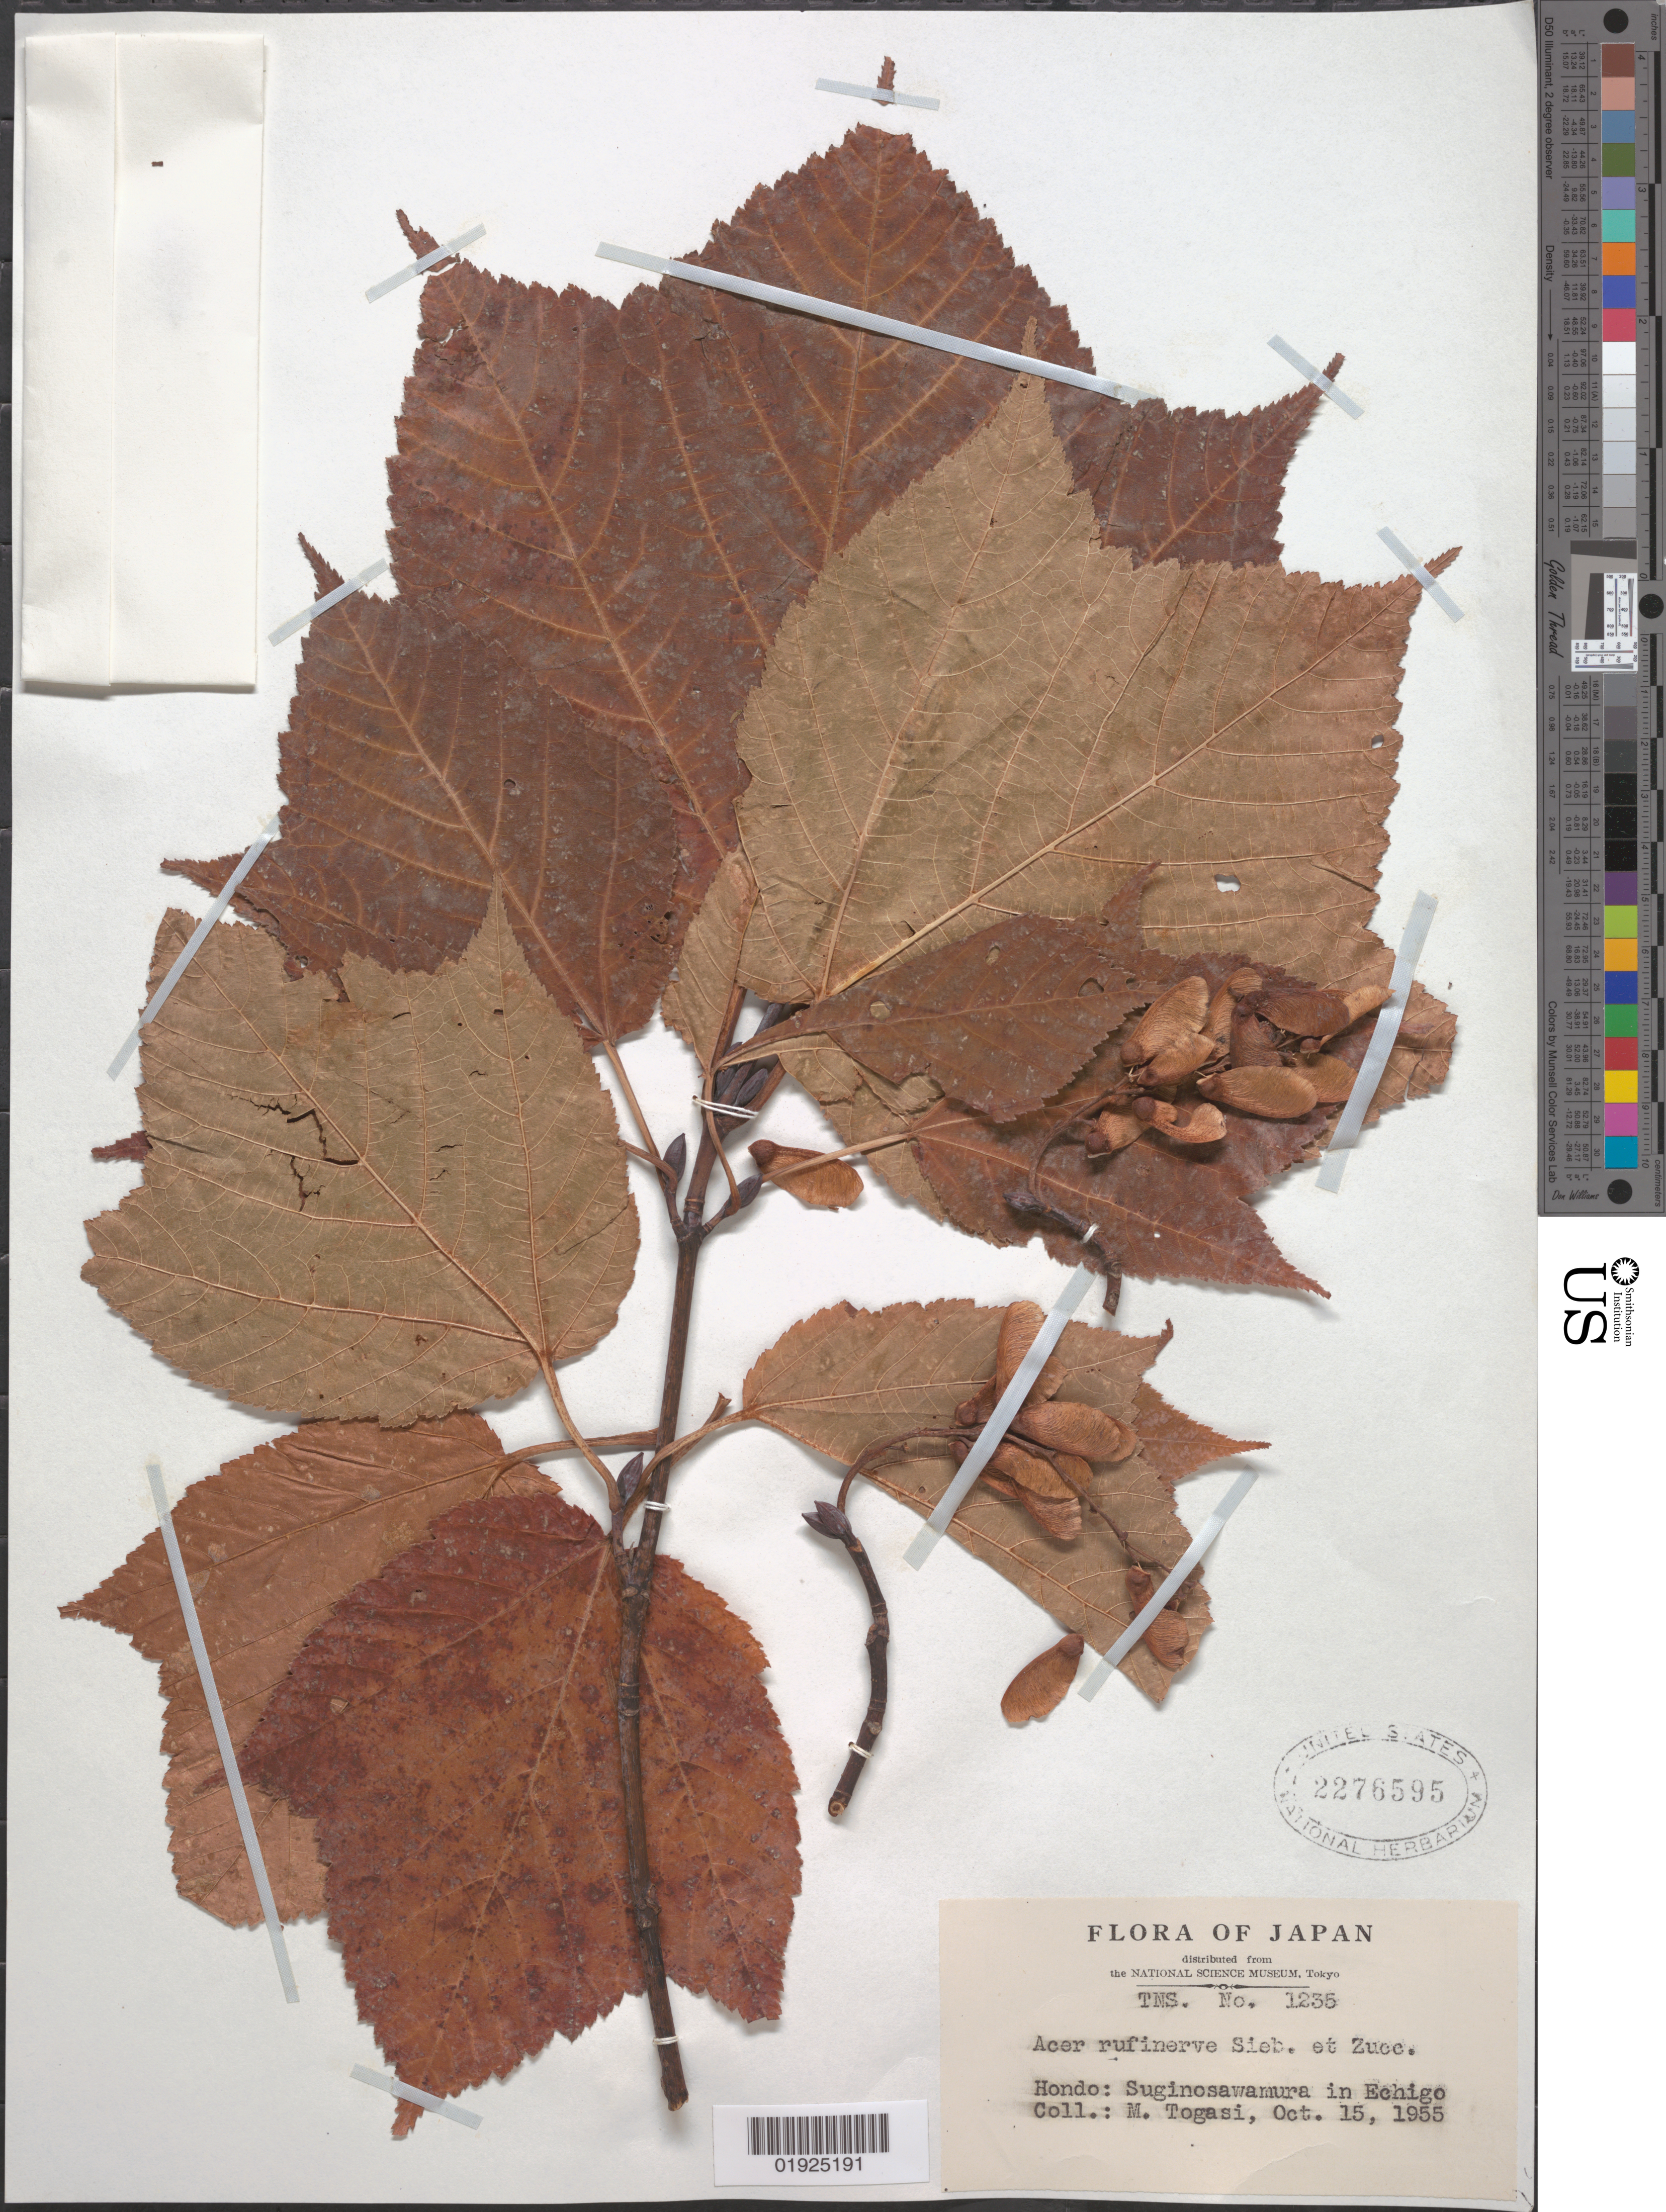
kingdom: Plantae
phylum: Tracheophyta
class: Magnoliopsida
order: Sapindales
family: Sapindaceae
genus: Acer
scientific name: Acer rufinerve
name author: Siebold & Zucc.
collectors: M. Togasi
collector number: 1235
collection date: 1955-10-15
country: Japan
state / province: Niigata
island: Honshu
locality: Hondo [Honshu]: Suginosawamura in Echigo [Niigata]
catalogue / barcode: US 2276595